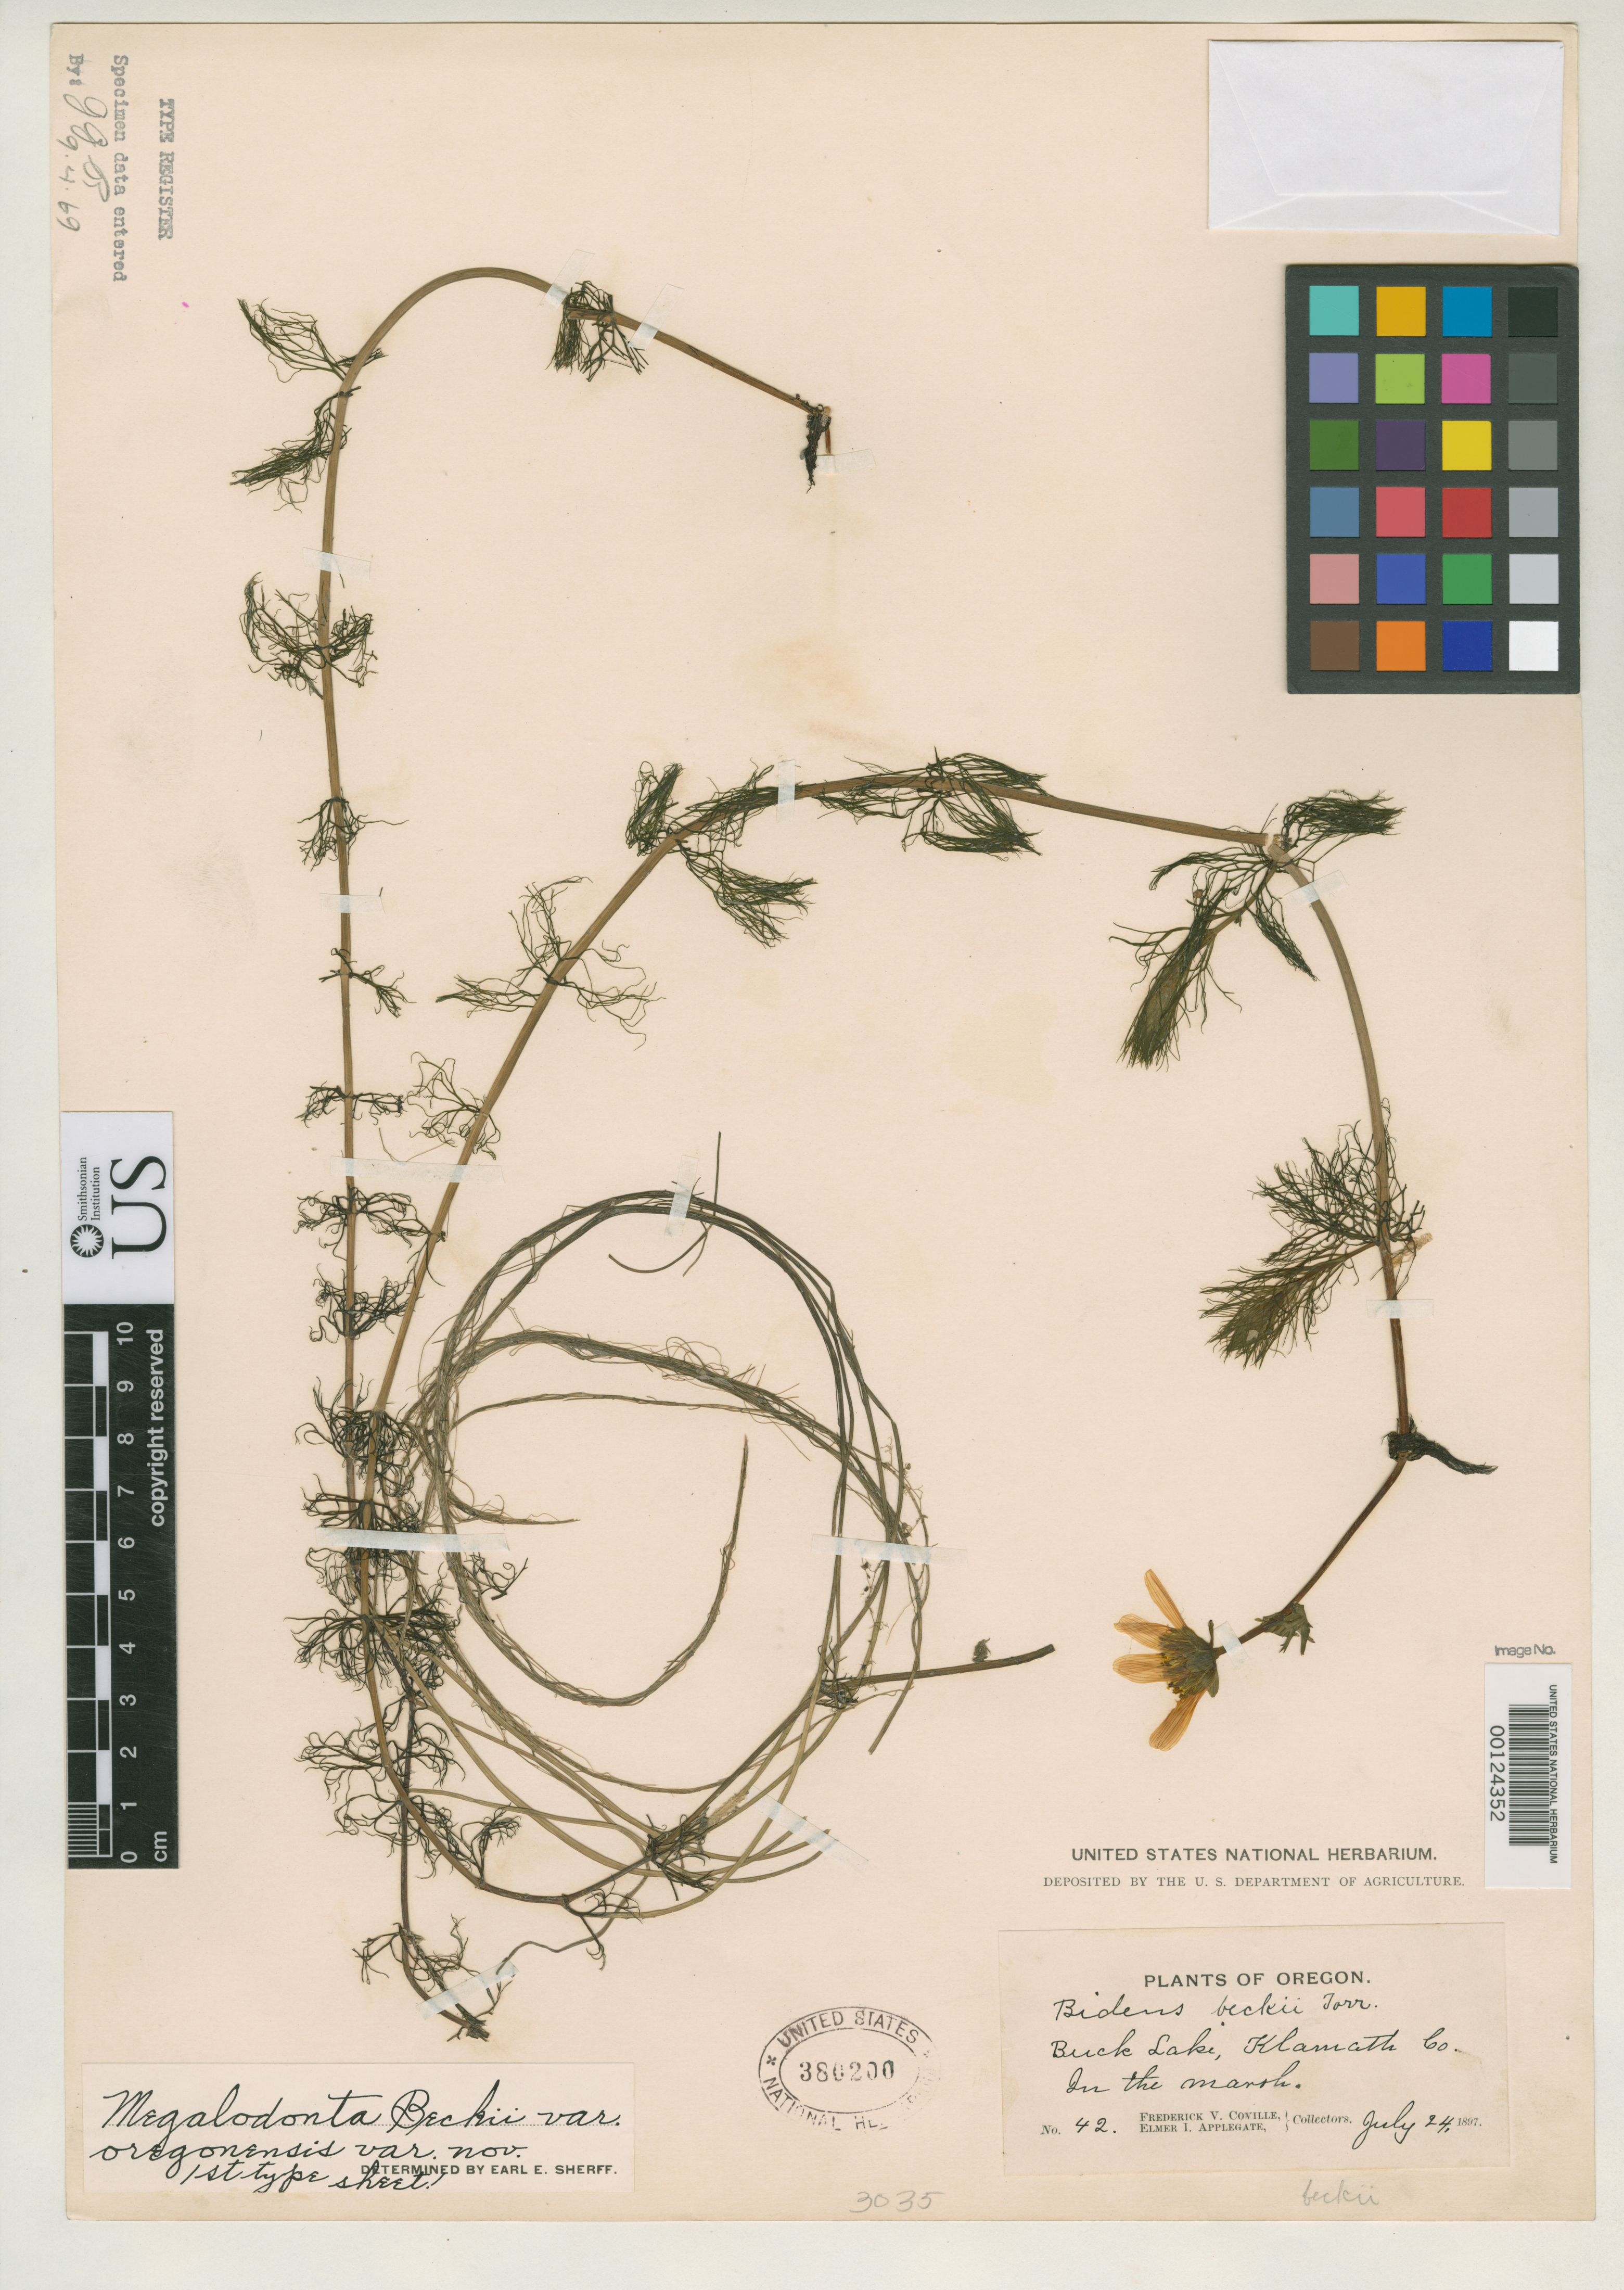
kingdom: Plantae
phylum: Tracheophyta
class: Magnoliopsida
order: Asterales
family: Asteraceae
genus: Megalodonta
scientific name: Megalodonta beckii var. oregonensis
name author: Sherff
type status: Holotype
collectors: F. V. Coville & E. I. Applegate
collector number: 42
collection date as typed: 24 Jul 1897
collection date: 1897-07-24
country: United States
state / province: Oregon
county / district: Klamath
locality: Buck Lake.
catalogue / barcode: US 380200